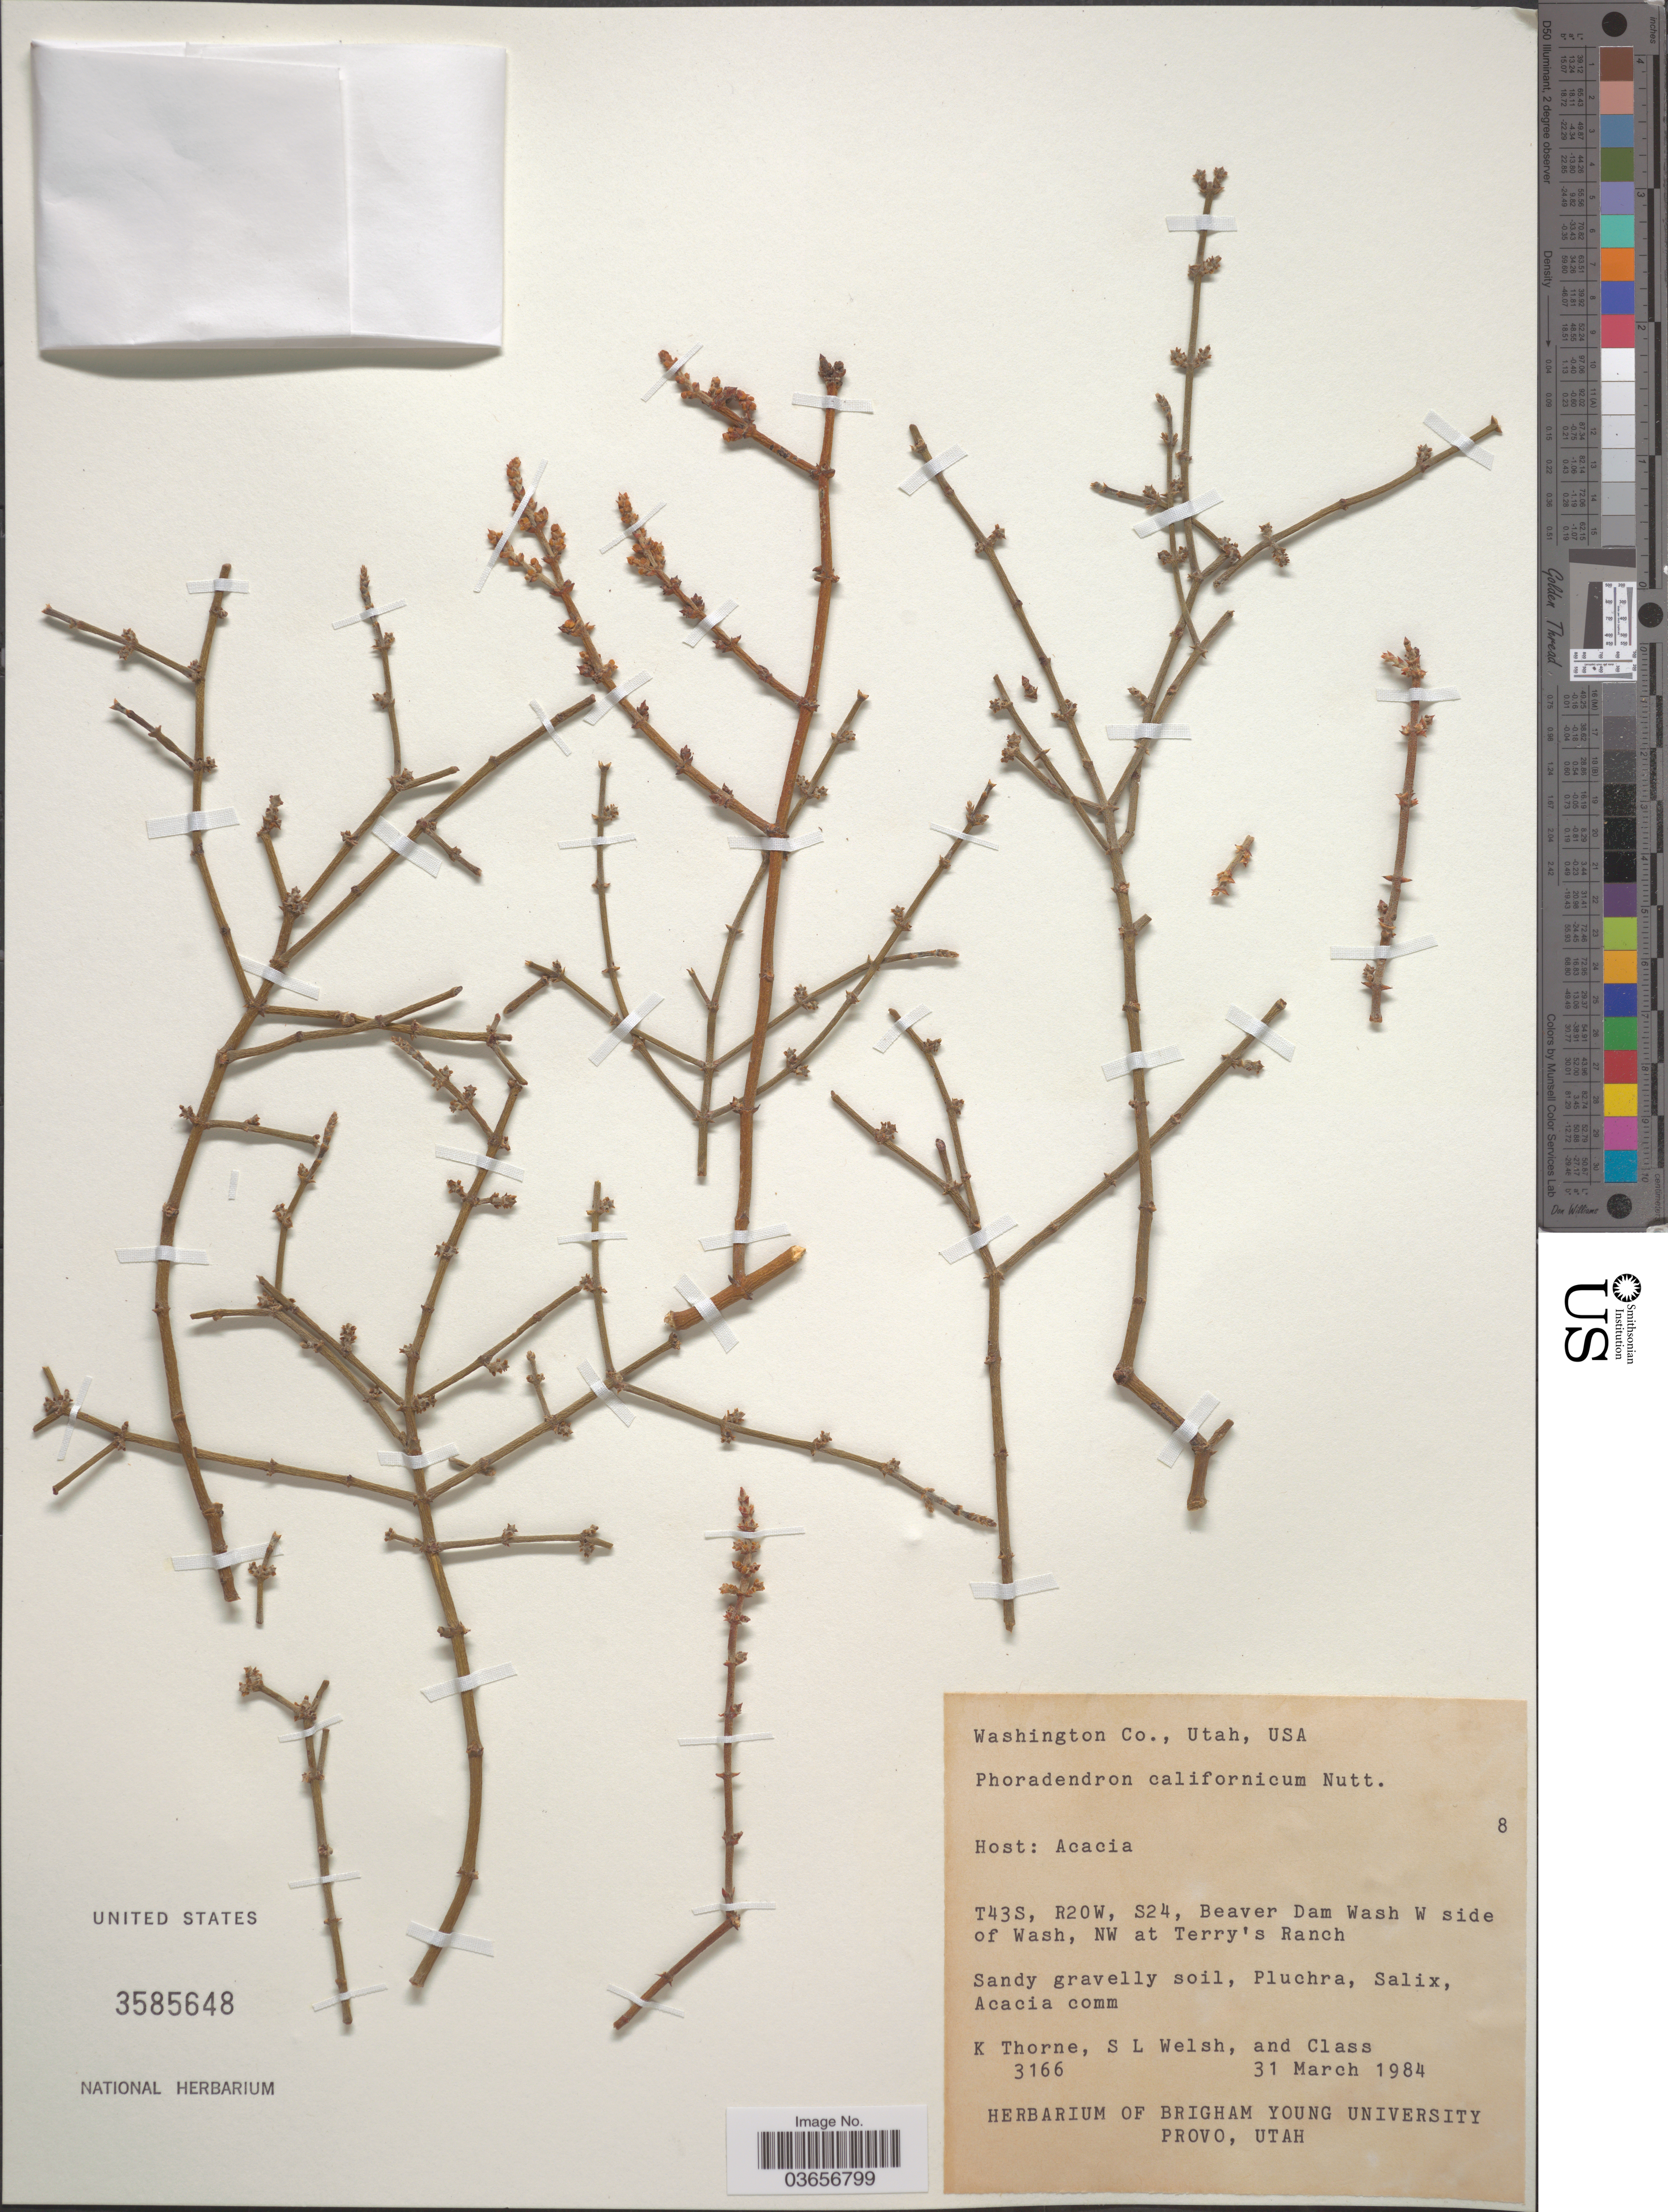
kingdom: Plantae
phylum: Tracheophyta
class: Magnoliopsida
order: Santalales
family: Viscaceae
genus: Phoradendron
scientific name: Phoradendron californicum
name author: Nutt.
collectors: K. Thorne, S. Welsh & Class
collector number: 3166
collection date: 1984-03-31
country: United States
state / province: Utah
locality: Washington Co. T43S, R20W, S24, Beaver Dam Wash W side of Wash, NW at Terry's Ranch.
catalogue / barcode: US 3585648